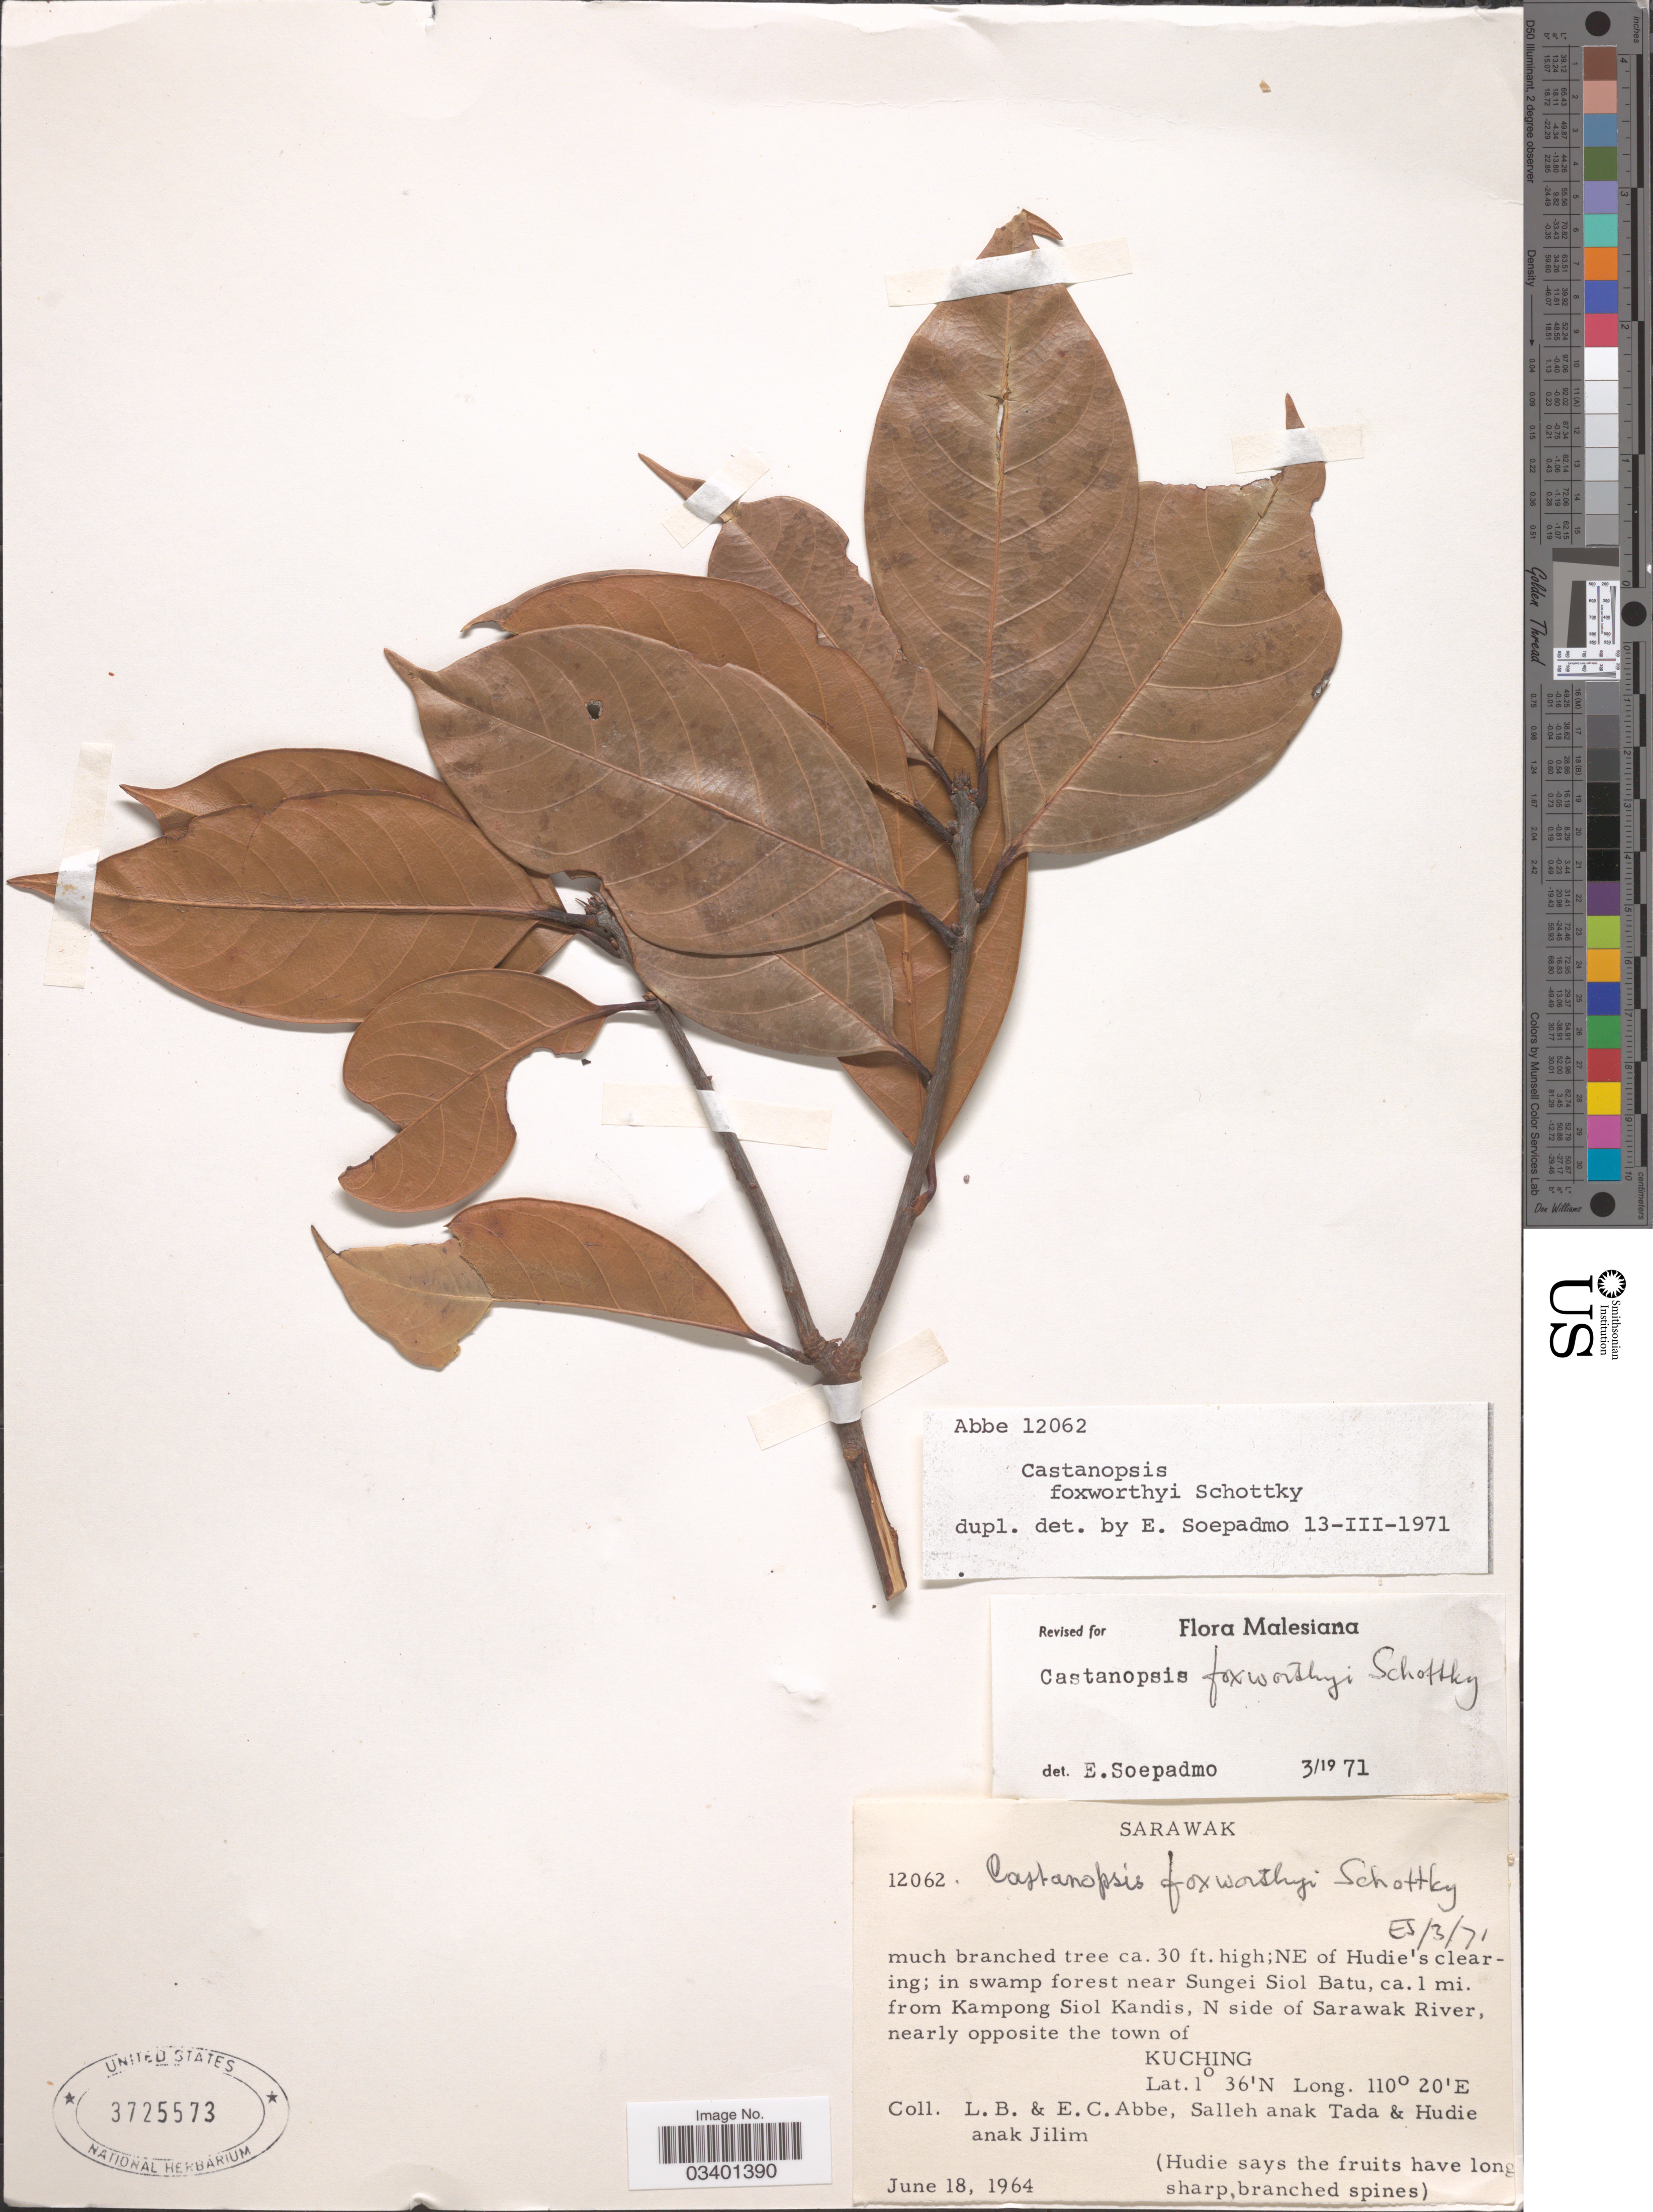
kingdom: Plantae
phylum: Tracheophyta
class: Magnoliopsida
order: Fagales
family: Fagaceae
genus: Castanopsis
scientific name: Castanopsis foxworthyi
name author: Schottky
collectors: L. B. Abbe, E. C. Abbe, Salleh anak Tada & H. Jilim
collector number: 12062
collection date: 1964-06-18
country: Malaysia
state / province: Sarawak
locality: NE of Hudie's clearing; in swamp forest near Sungei Siol Batu, ca. 1 mi. from Kampong Siol Kandis, N side of Sarawak River, nearly opposite the town of Kuching.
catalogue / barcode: US 3725573